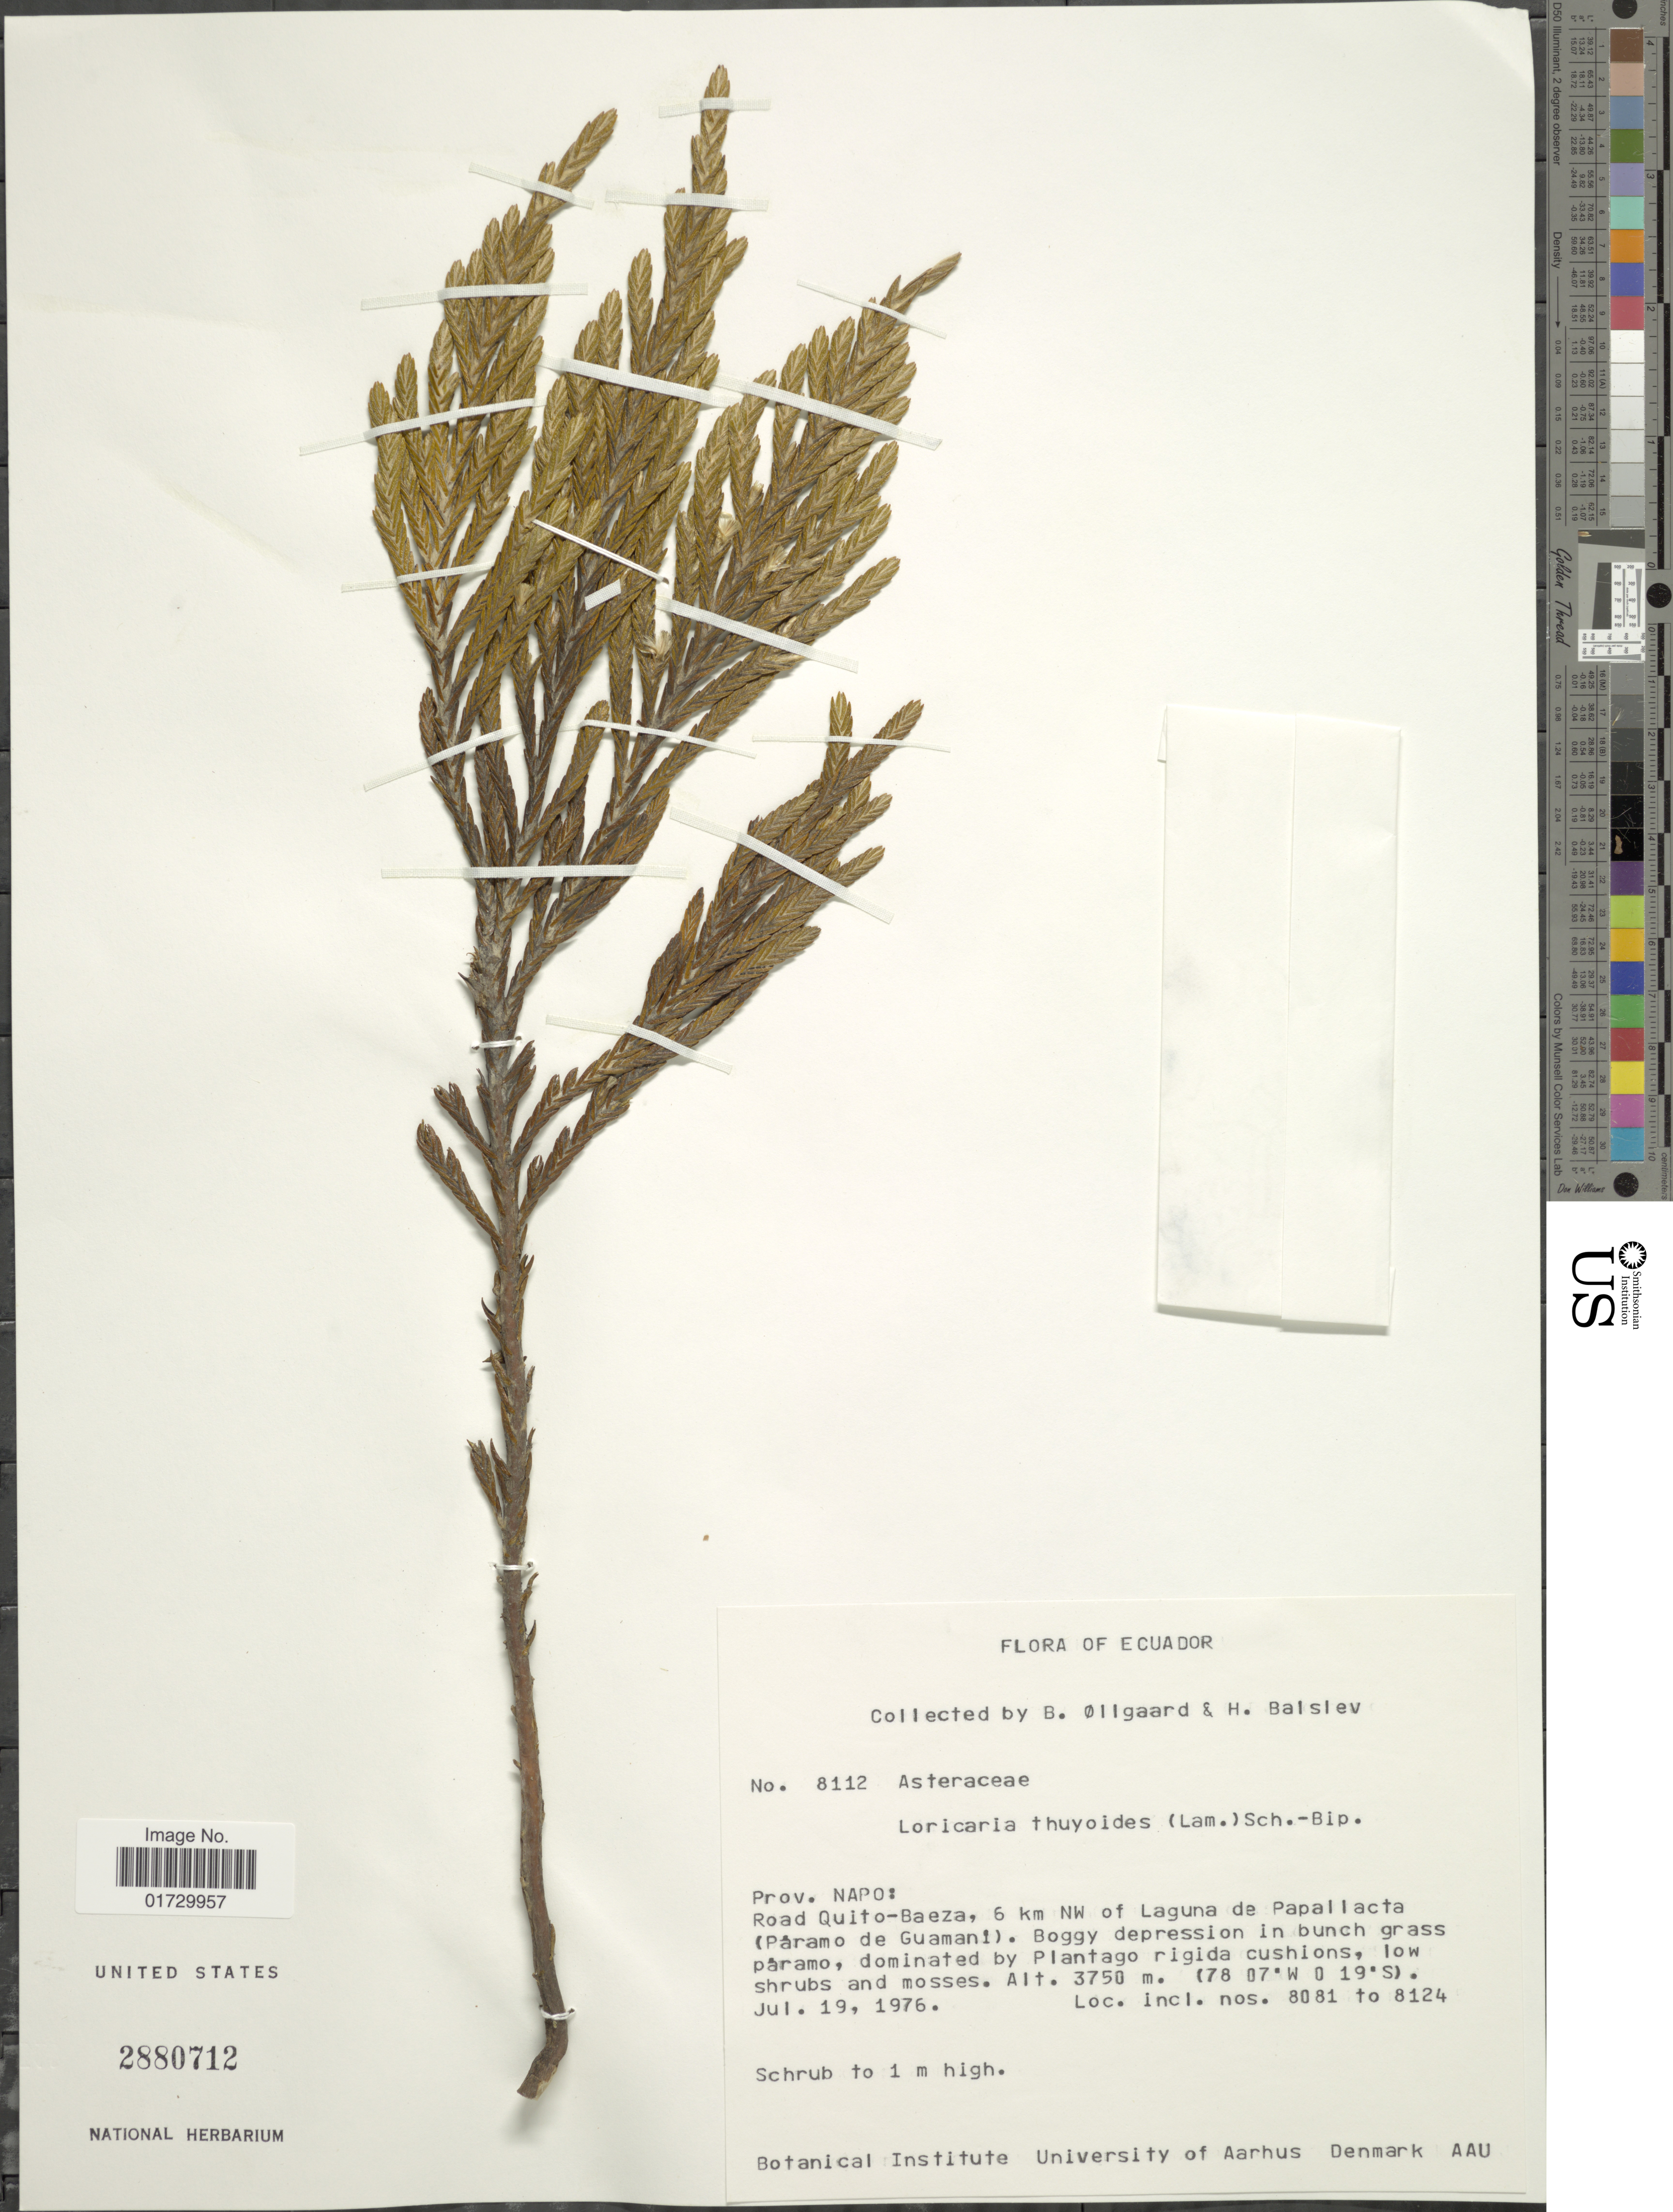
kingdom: Plantae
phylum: Tracheophyta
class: Magnoliopsida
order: Asterales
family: Asteraceae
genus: Loricaria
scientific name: Loricaria thuyoides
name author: (Lam.) Sch. Bip.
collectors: B. Øllgaard & H. Balslev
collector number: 8112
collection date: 1976-07-19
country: Ecuador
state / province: Napo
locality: Road Quito-Baeza, 6 km NW of Laguna de Papallacta (Paramo de Guamani)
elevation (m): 3750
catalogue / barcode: US 2880712